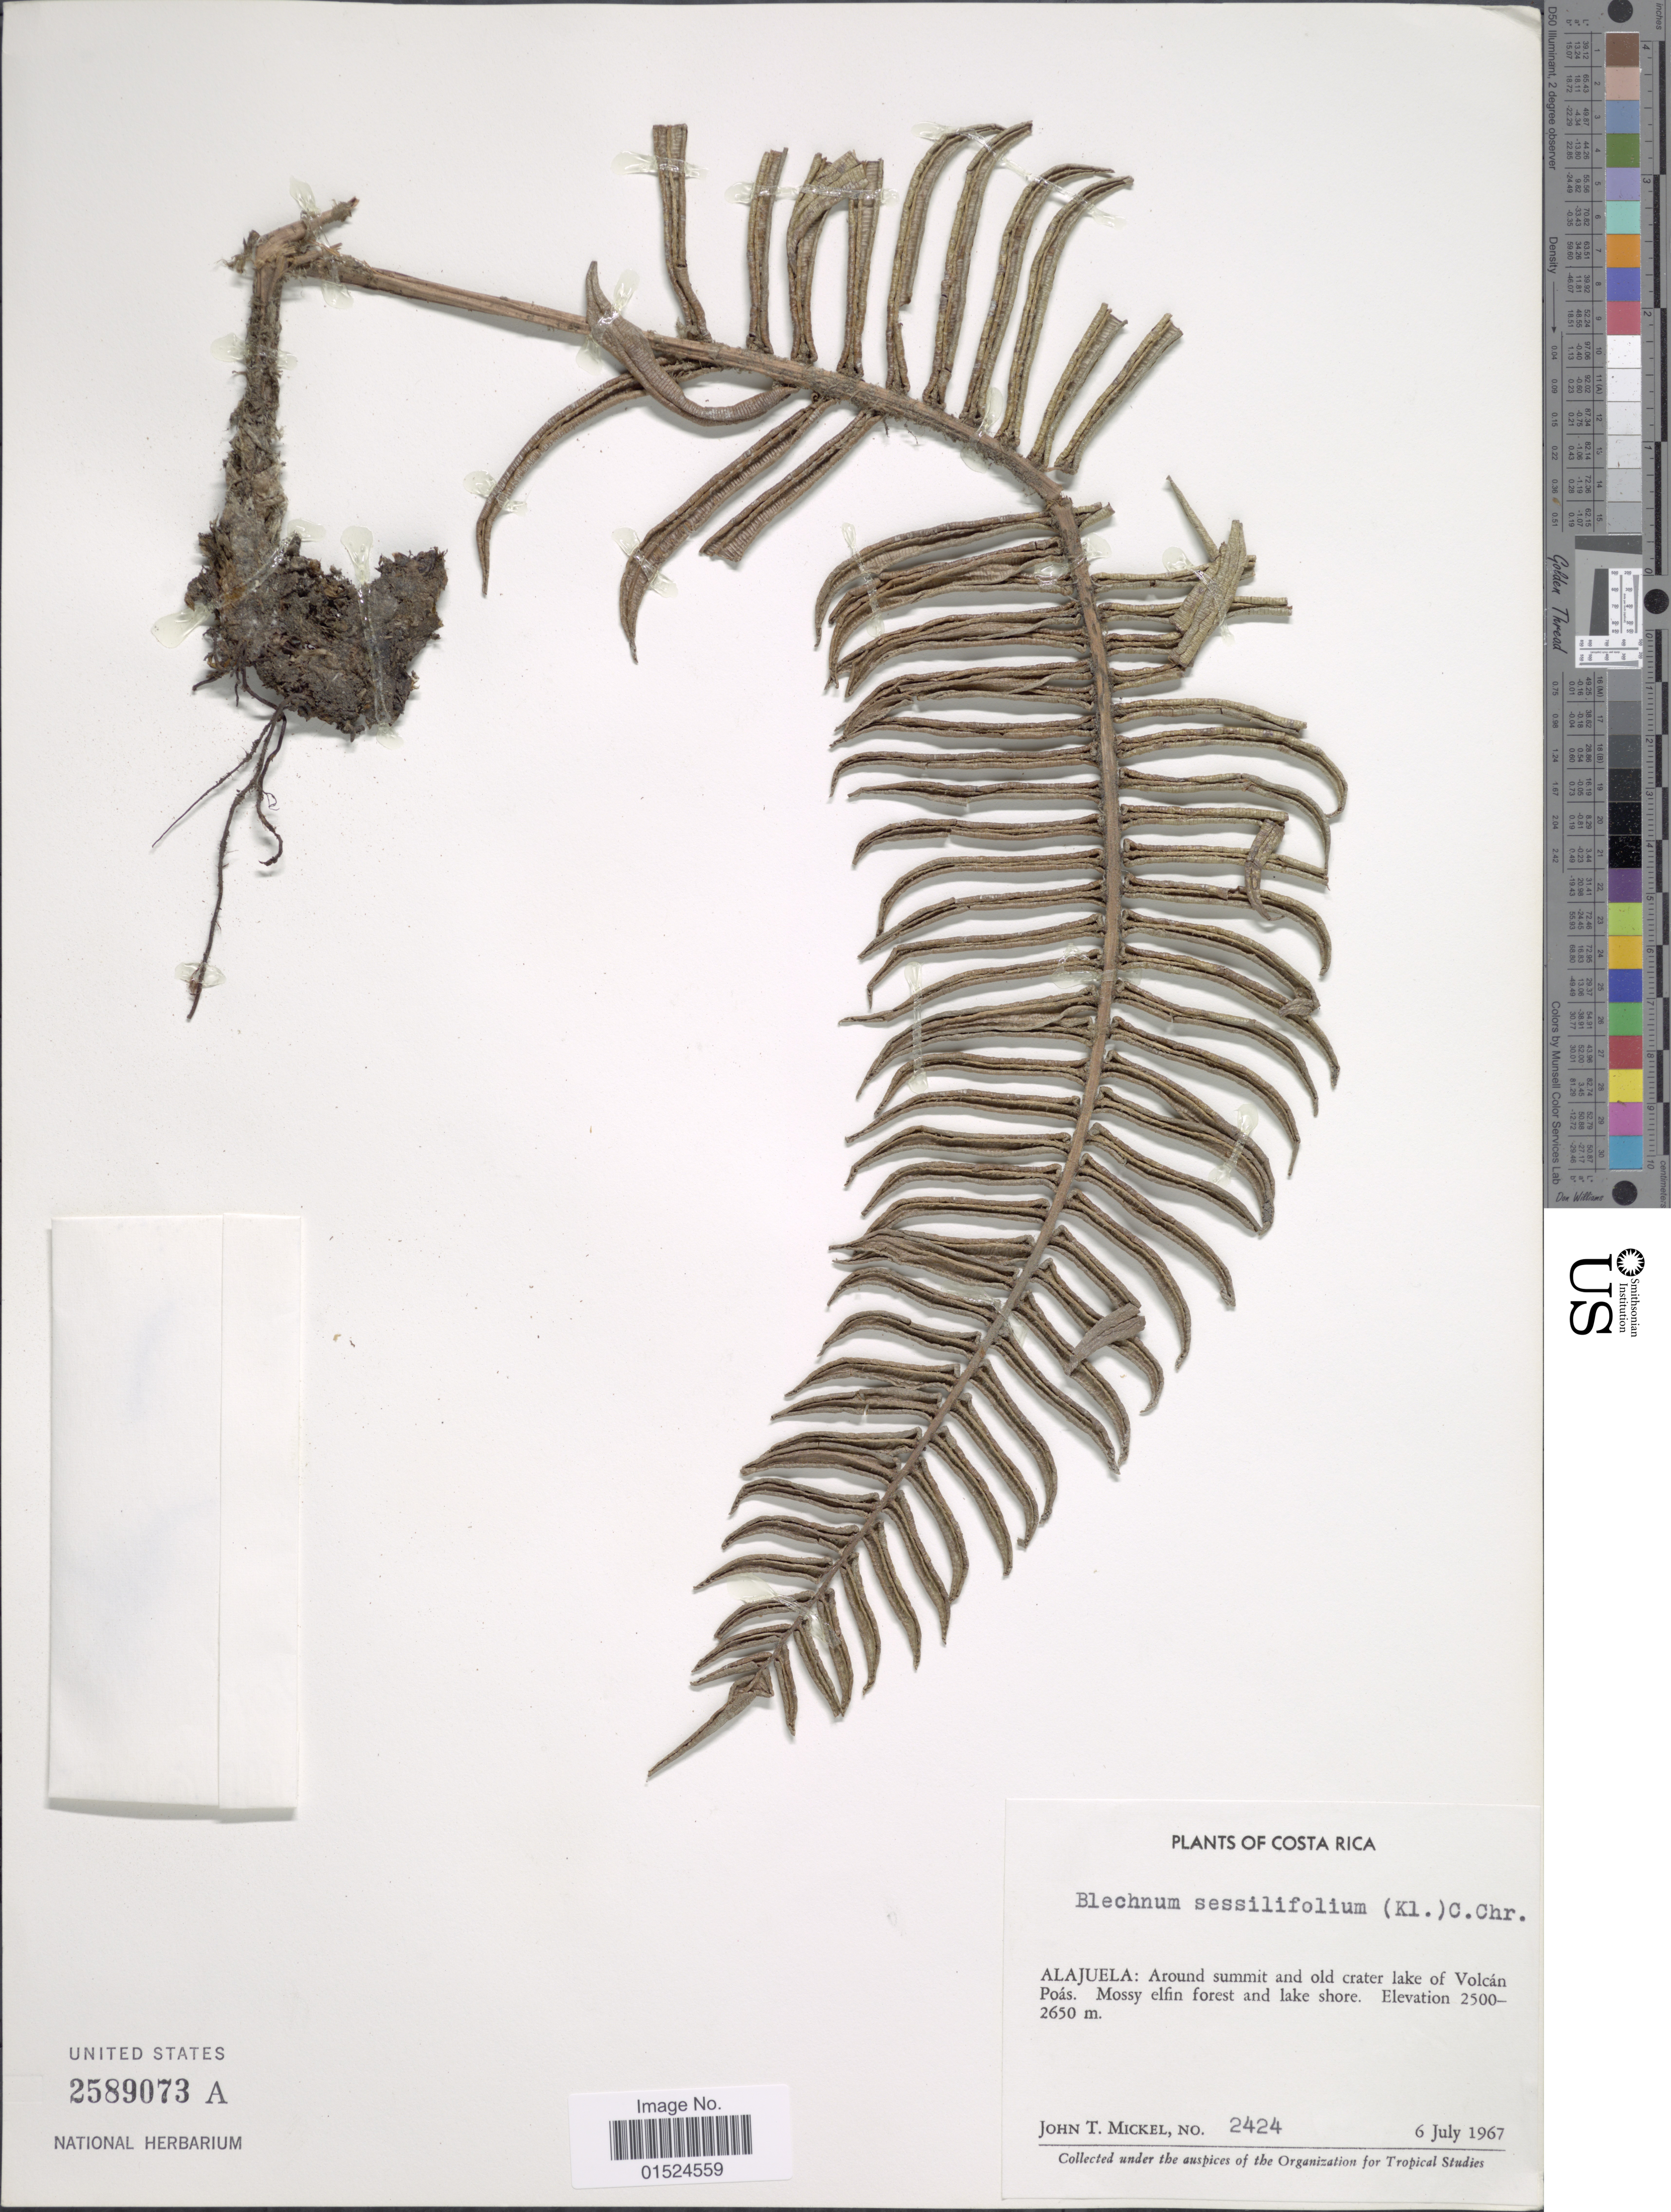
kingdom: Plantae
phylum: Tracheophyta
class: Polypodiopsida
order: Polypodiales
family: Blechnaceae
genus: Blechnum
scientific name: Blechnum sessilifolium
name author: (Klotzsch ex Christ) C. Chr.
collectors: J. T. Mickel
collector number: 2424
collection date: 1967-07-06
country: Costa Rica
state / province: Alajuela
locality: Around summit and old crater lake of Volcán Poás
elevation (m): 2500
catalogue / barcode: US 2589073A